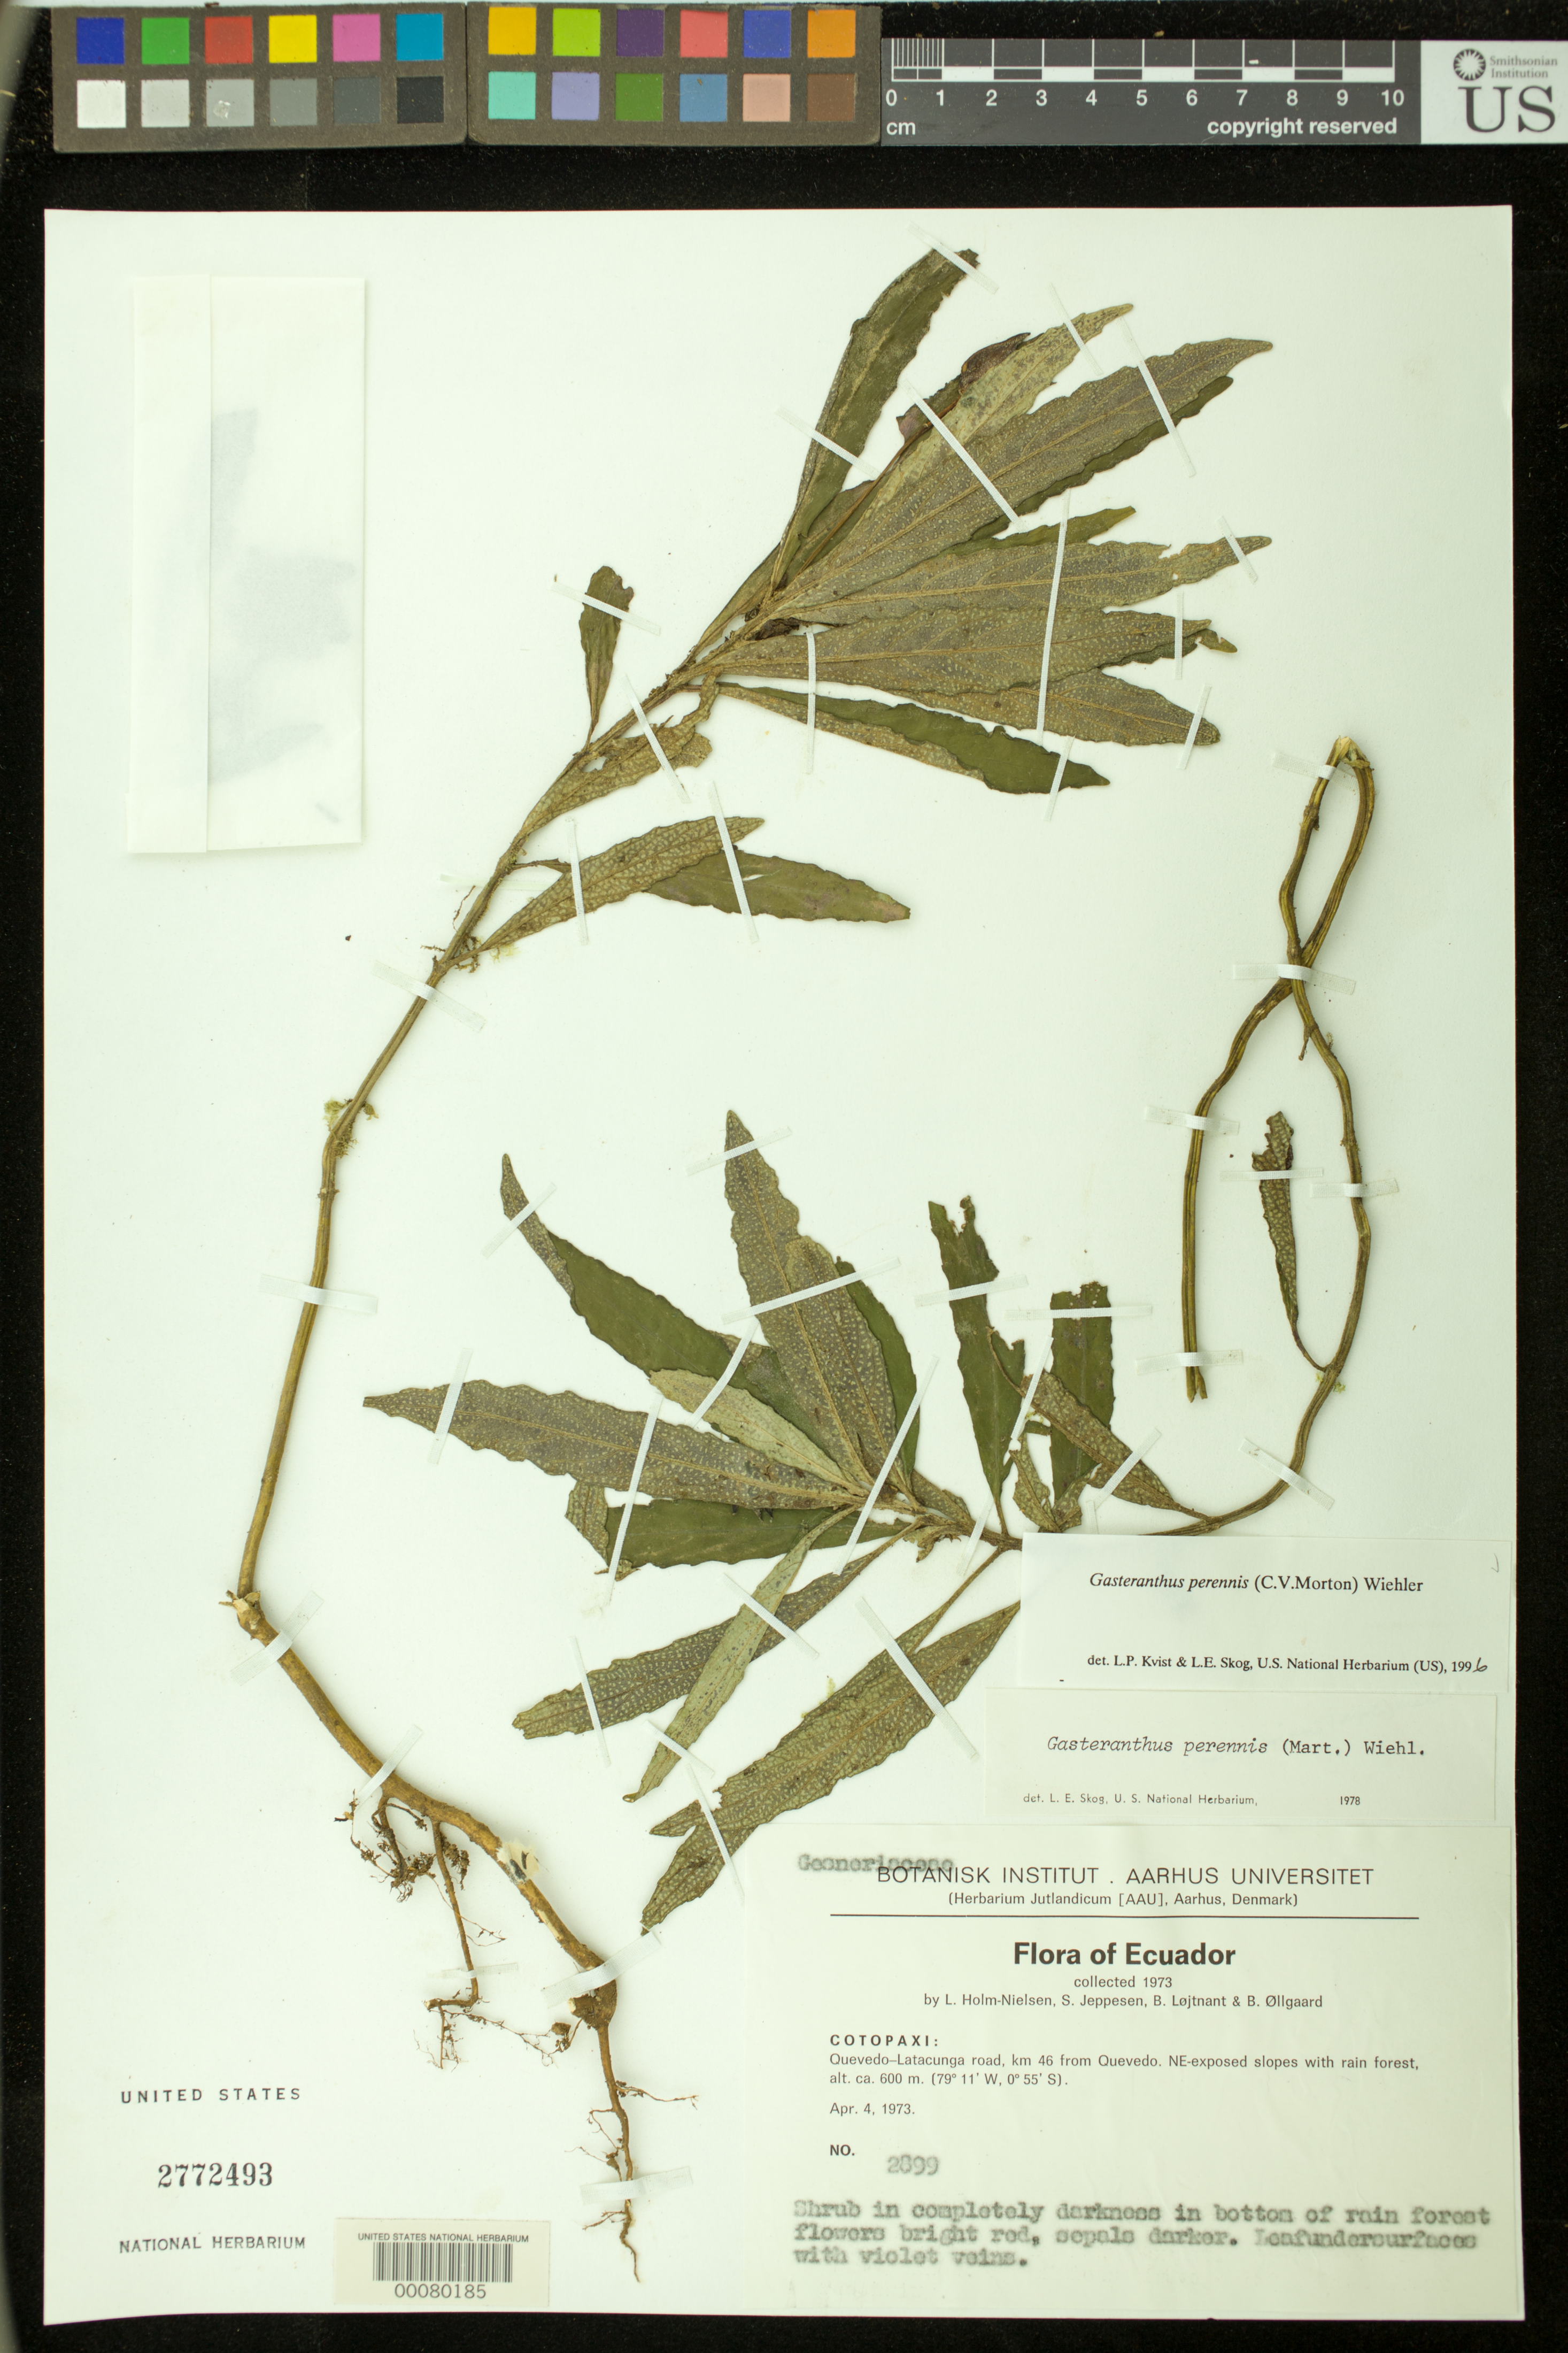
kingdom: Plantae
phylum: Tracheophyta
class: Magnoliopsida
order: Lamiales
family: Gesneriaceae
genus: Gasteranthus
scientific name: Gasteranthus perennis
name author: (C.V. Morton) Wiehler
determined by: Skog, Laurence E.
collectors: L. B. Holm-Nielsen, S. Jeppesen, B. Löjtnant & B. Øllgaard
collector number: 2899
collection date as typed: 04 Apr 1973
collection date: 1973-04-04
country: Ecuador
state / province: Cotopaxi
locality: Quevedo - Latacunga road, km 46 from Quevedo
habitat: NE-exposed slopes with rain forest; in complete darkness in bottom of rain forest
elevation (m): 600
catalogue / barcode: US 2772493